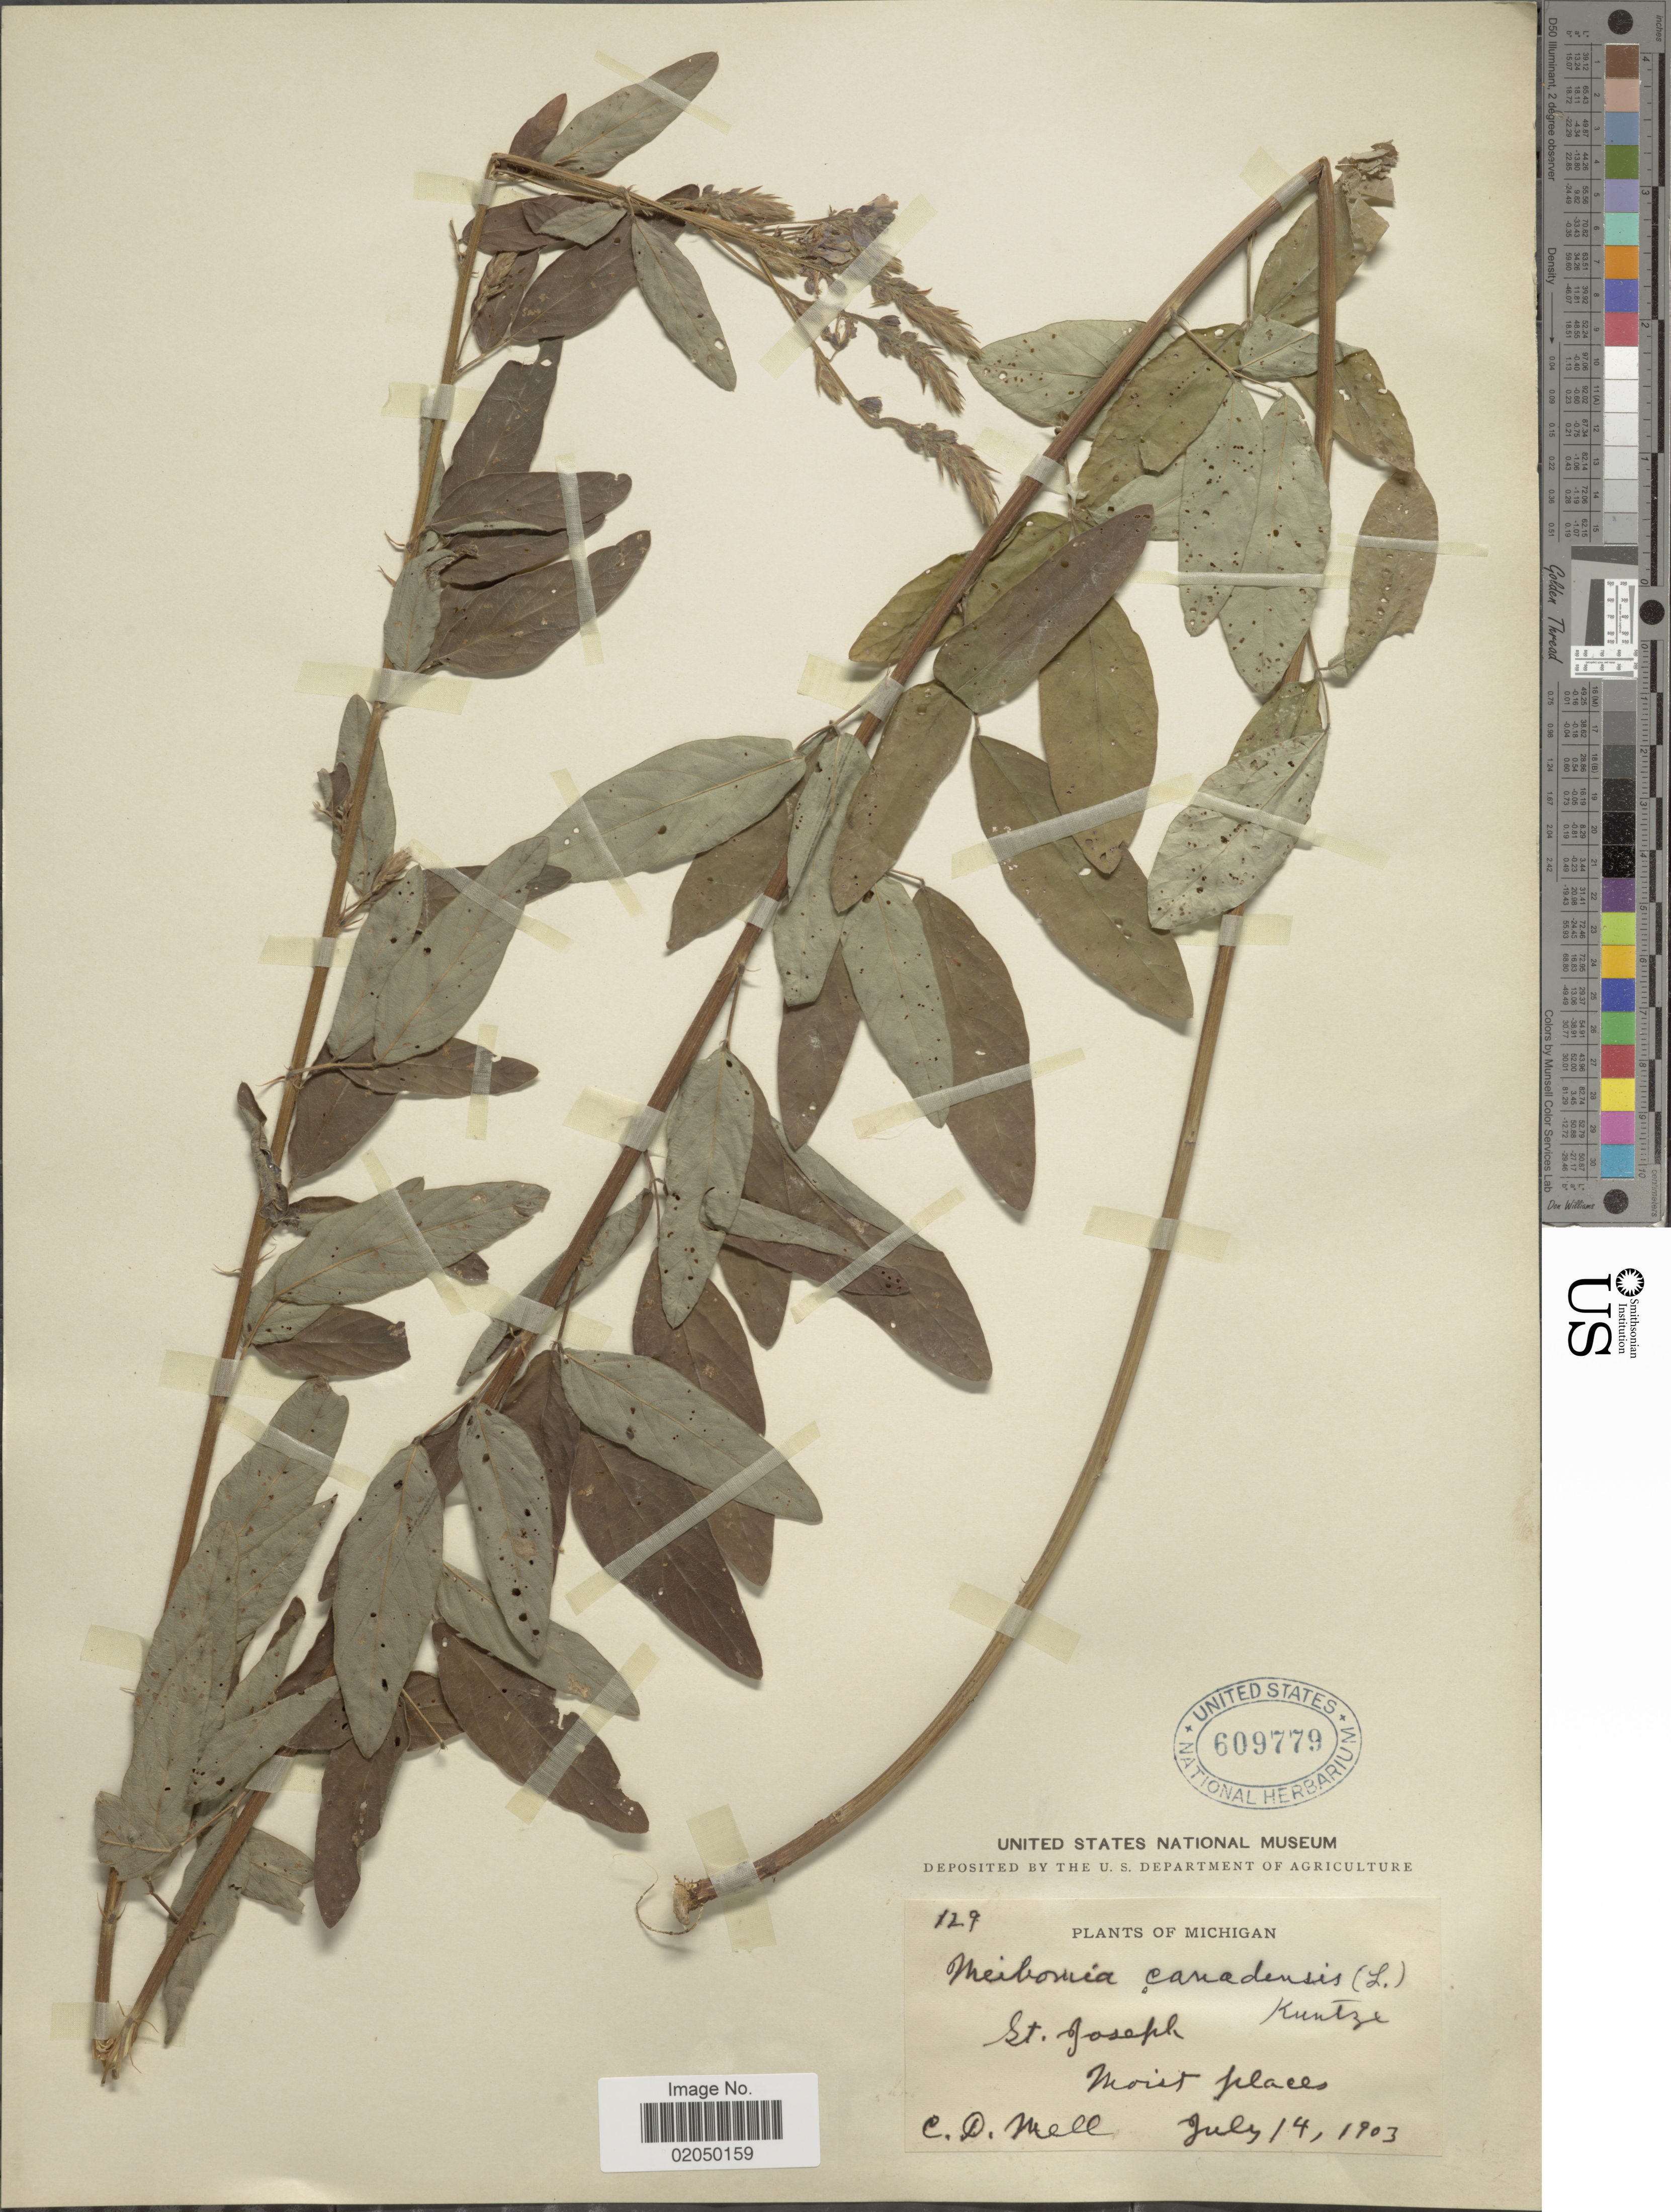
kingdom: Plantae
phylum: Tracheophyta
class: Magnoliopsida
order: Fabales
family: Fabaceae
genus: Desmodium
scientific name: Desmodium canadense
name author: (L.) DC.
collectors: C. D. Mell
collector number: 129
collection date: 1903-07-14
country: United States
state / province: Michigan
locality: St. Joseph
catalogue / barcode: US 609779